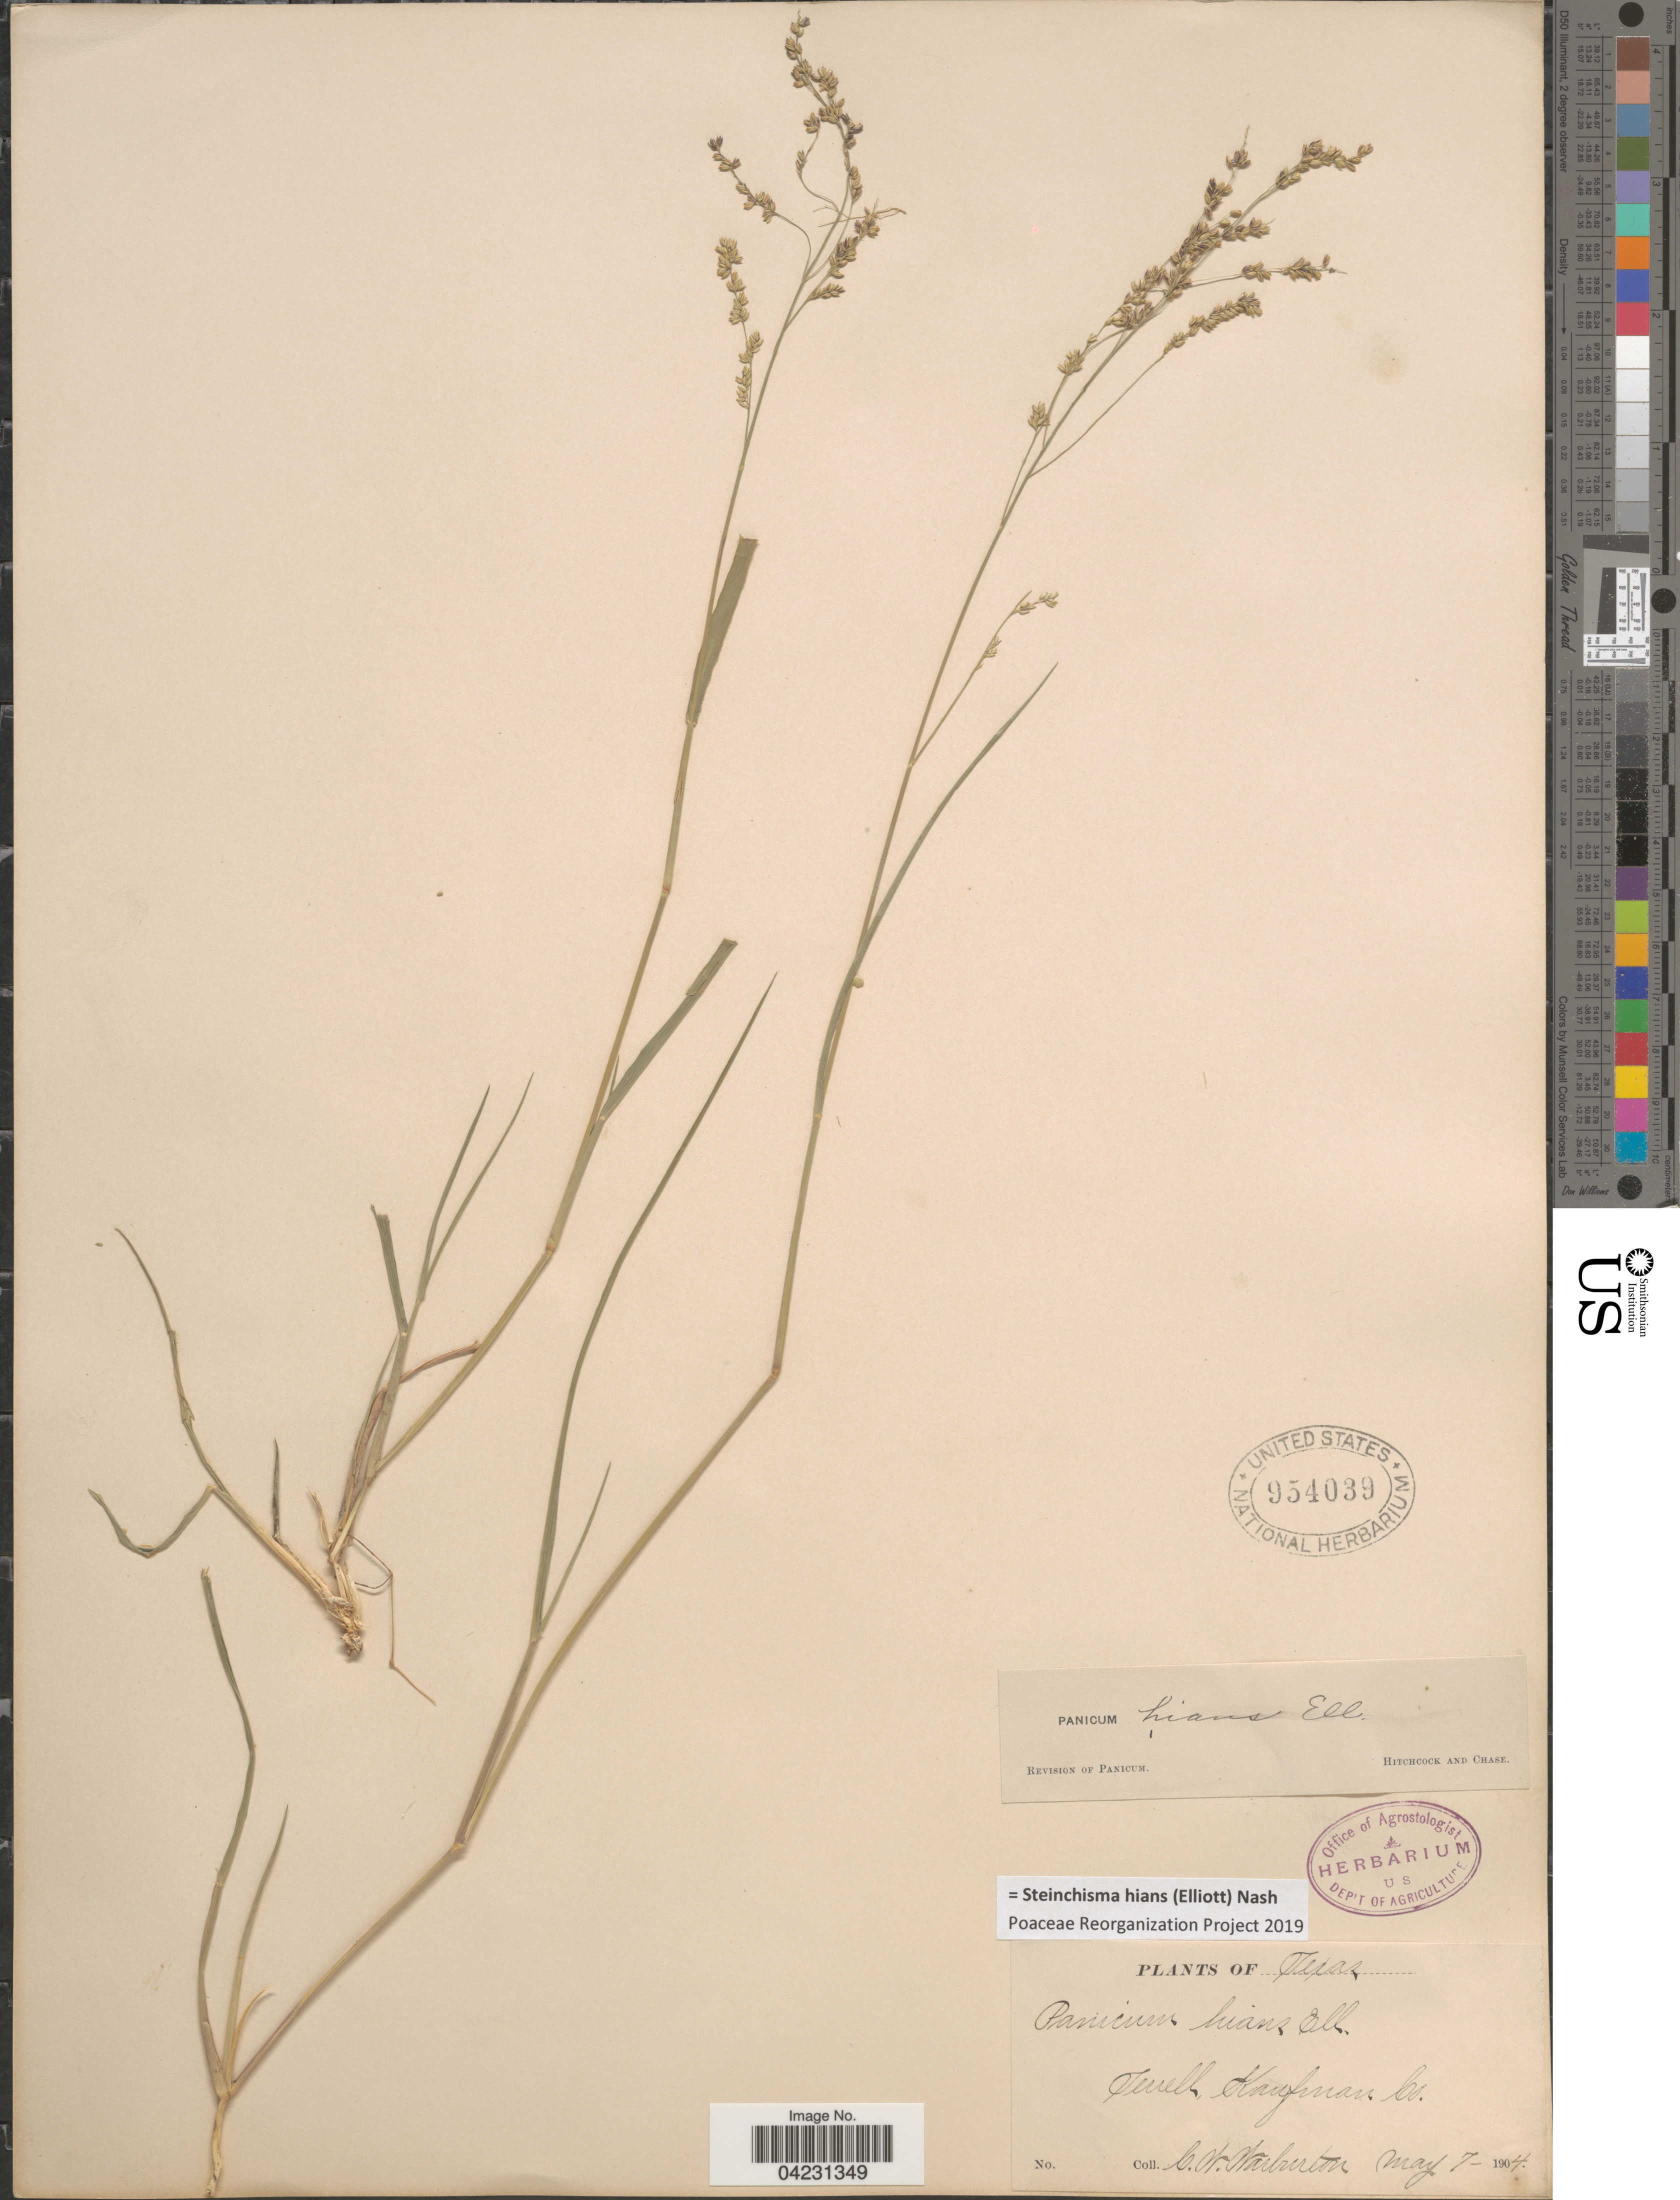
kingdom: Plantae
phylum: Tracheophyta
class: Liliopsida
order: Poales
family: Poaceae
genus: Steinchisma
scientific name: Steinchisma hians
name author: (Elliott) Nash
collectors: C. Warburton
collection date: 1904-05-07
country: United States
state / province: Texas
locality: Terrell, Kaufman Co.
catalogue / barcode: US 954039